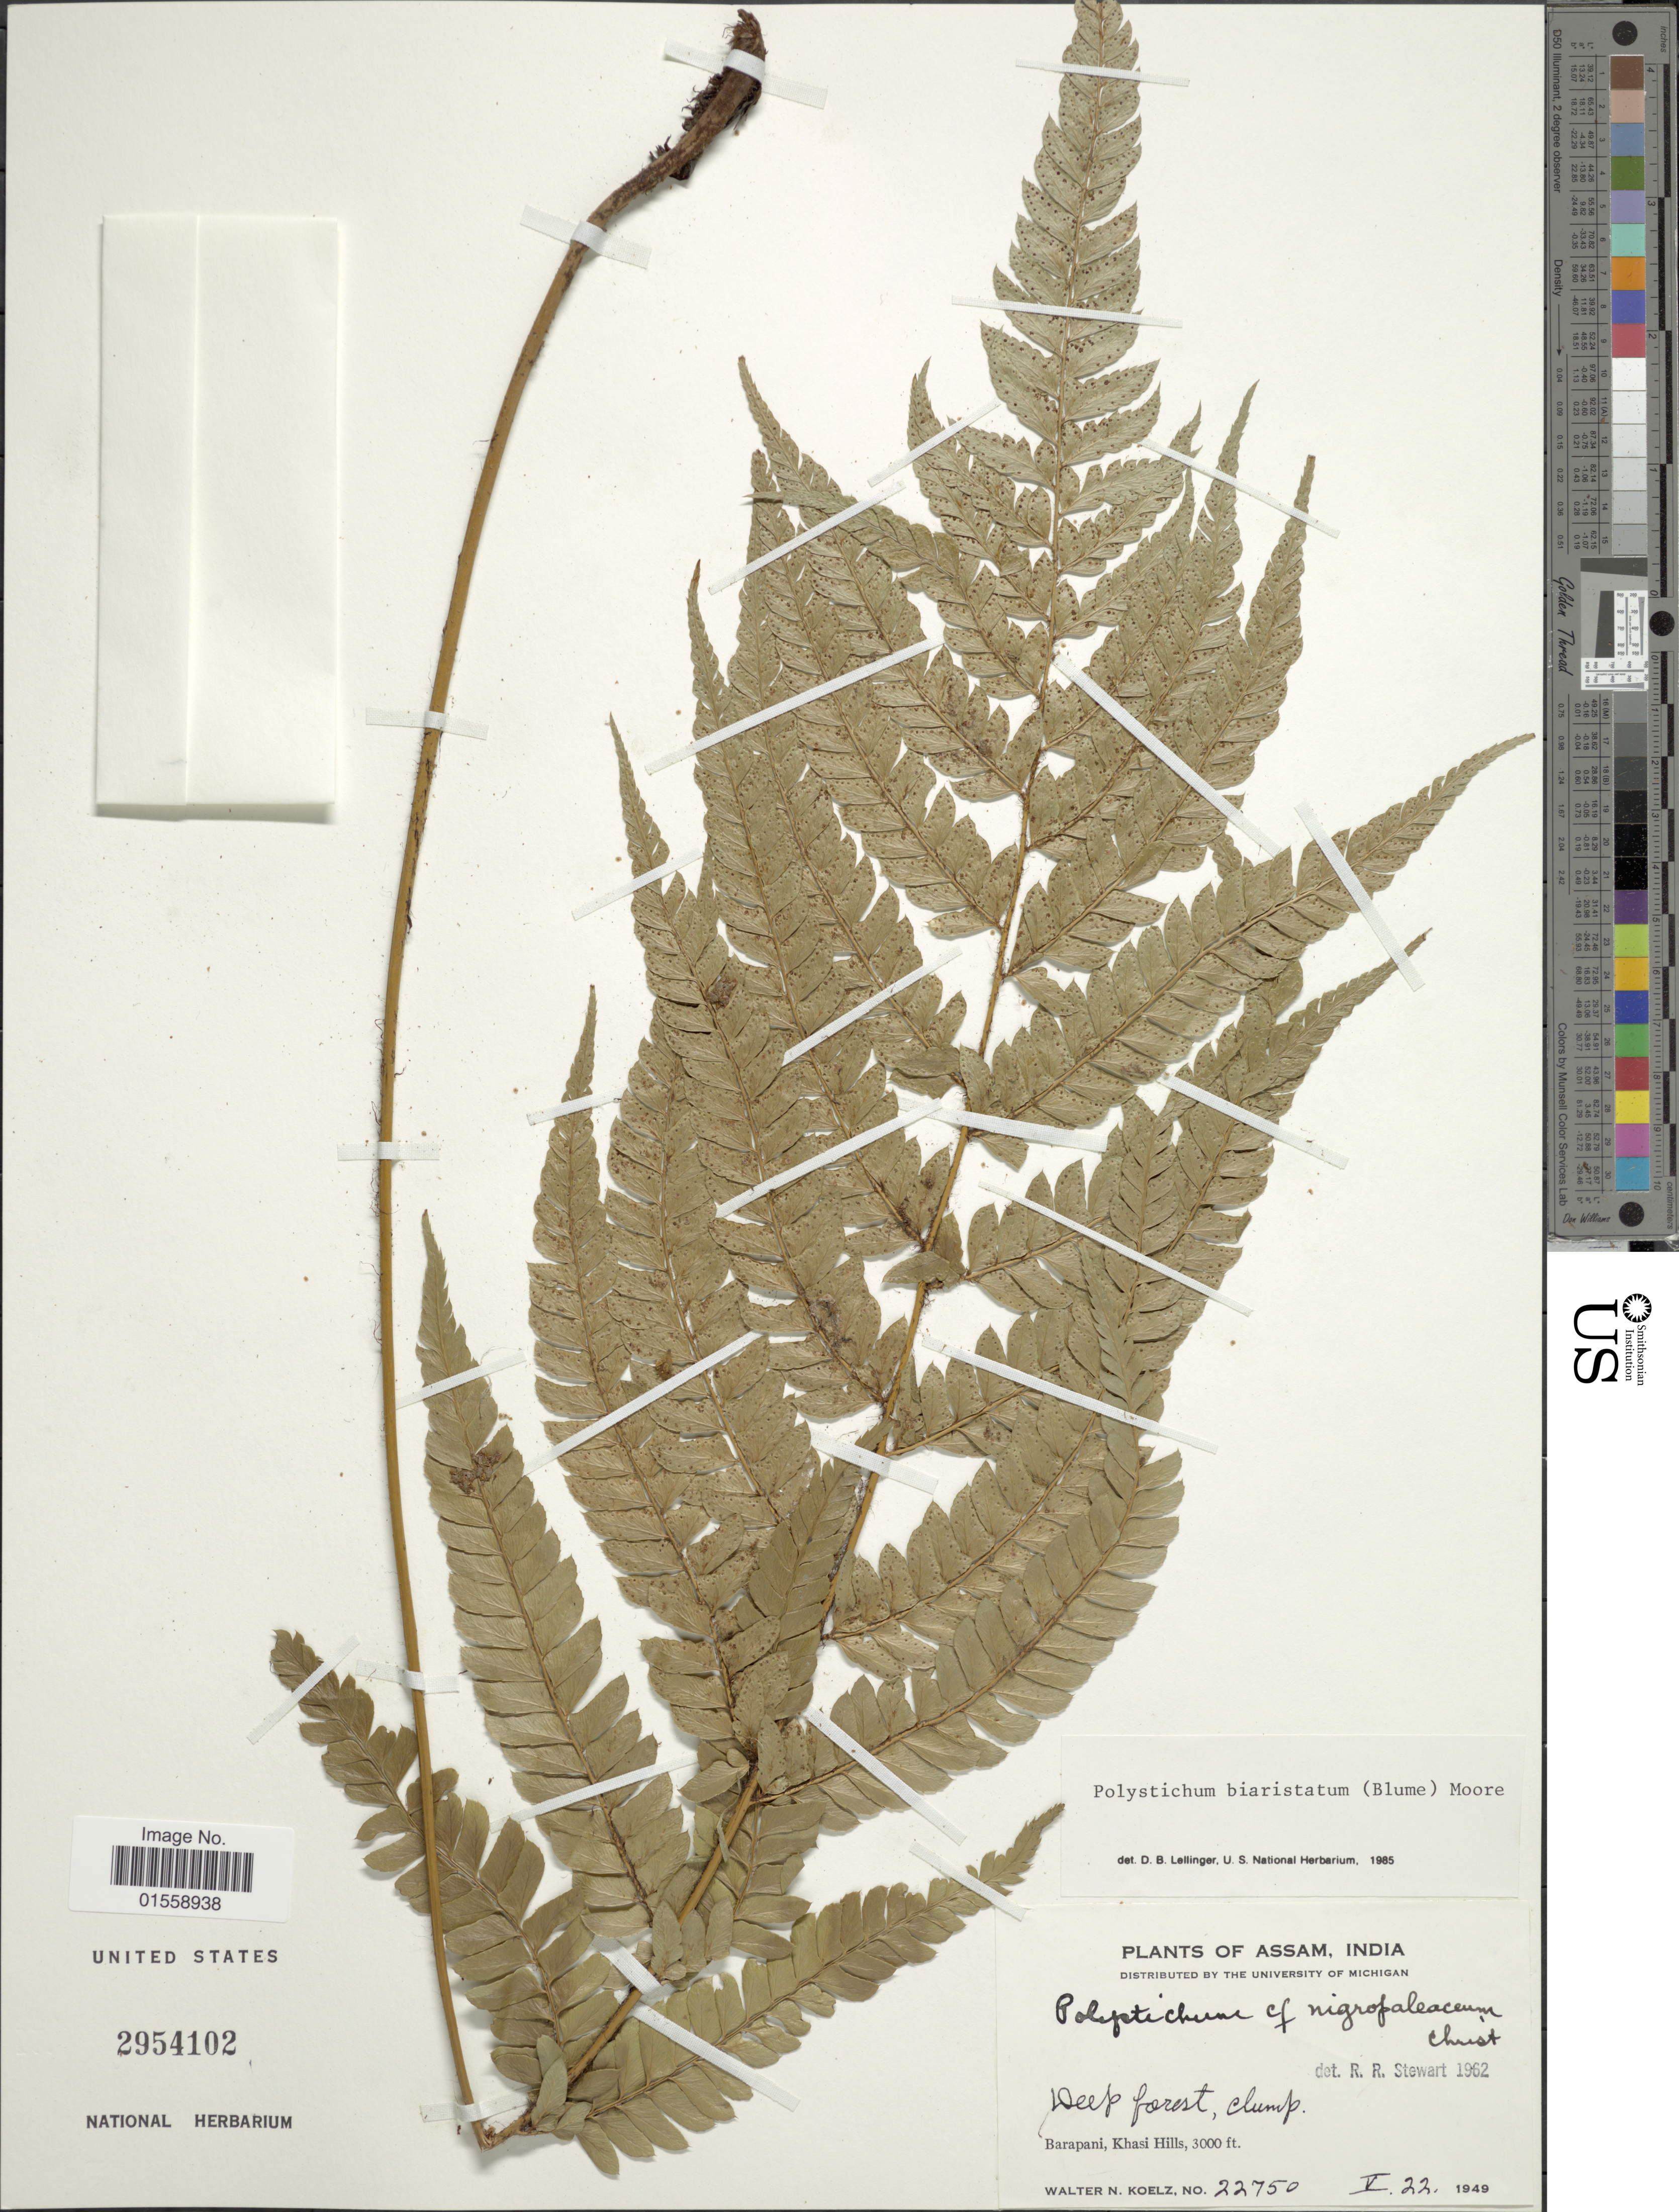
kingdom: Plantae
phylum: Tracheophyta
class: Polypodiopsida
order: Polypodiales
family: Dryopteridaceae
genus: Polystichum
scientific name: Polystichum biaristatum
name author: (Blume) T. Moore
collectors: W. N. Koelz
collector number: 22750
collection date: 1949-05-22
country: India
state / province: Meghalaya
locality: Barapani, Khasi Hills.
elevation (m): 914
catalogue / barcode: US 2954102